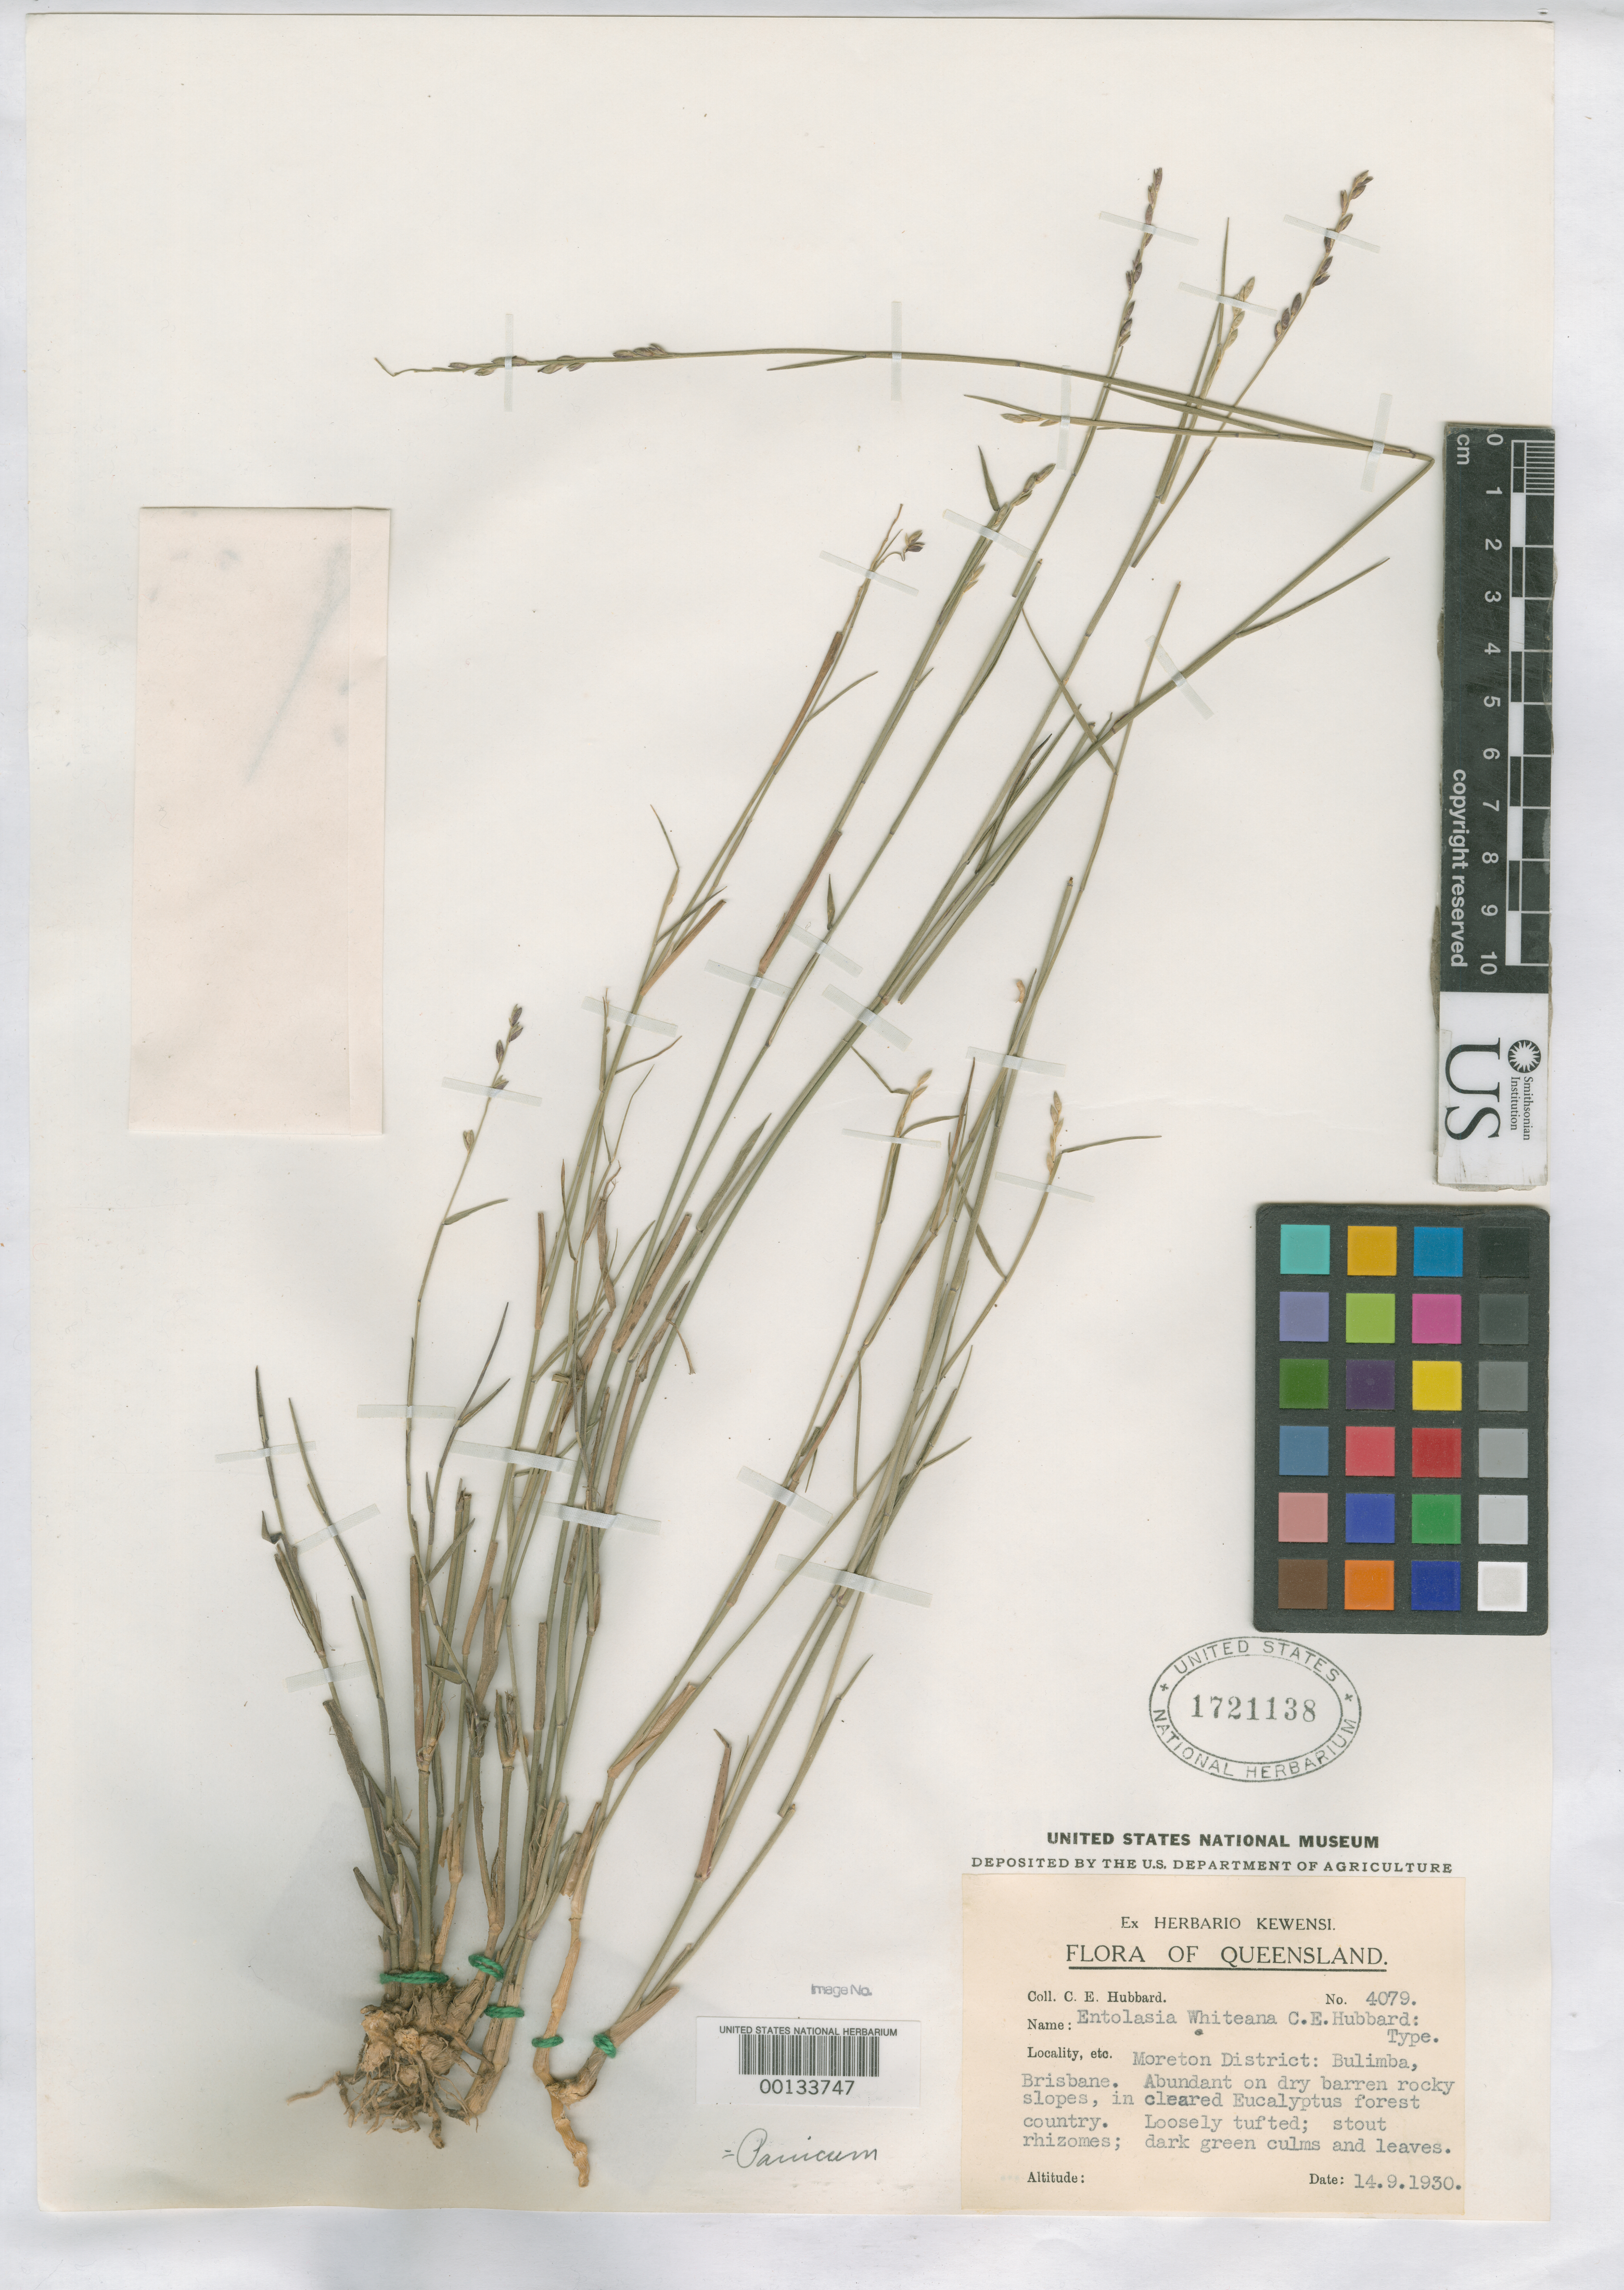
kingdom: Plantae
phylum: Tracheophyta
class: Liliopsida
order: Poales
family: Poaceae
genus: Entolasia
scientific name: Entolasia whiteana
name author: C.E. Hubb.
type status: Holotype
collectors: C. E. Hubbard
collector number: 4079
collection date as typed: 14 Sep 1930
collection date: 1930-09-14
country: Australia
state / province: Queensland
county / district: Moreton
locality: Bulimba, Brisbane.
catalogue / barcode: US 1721138